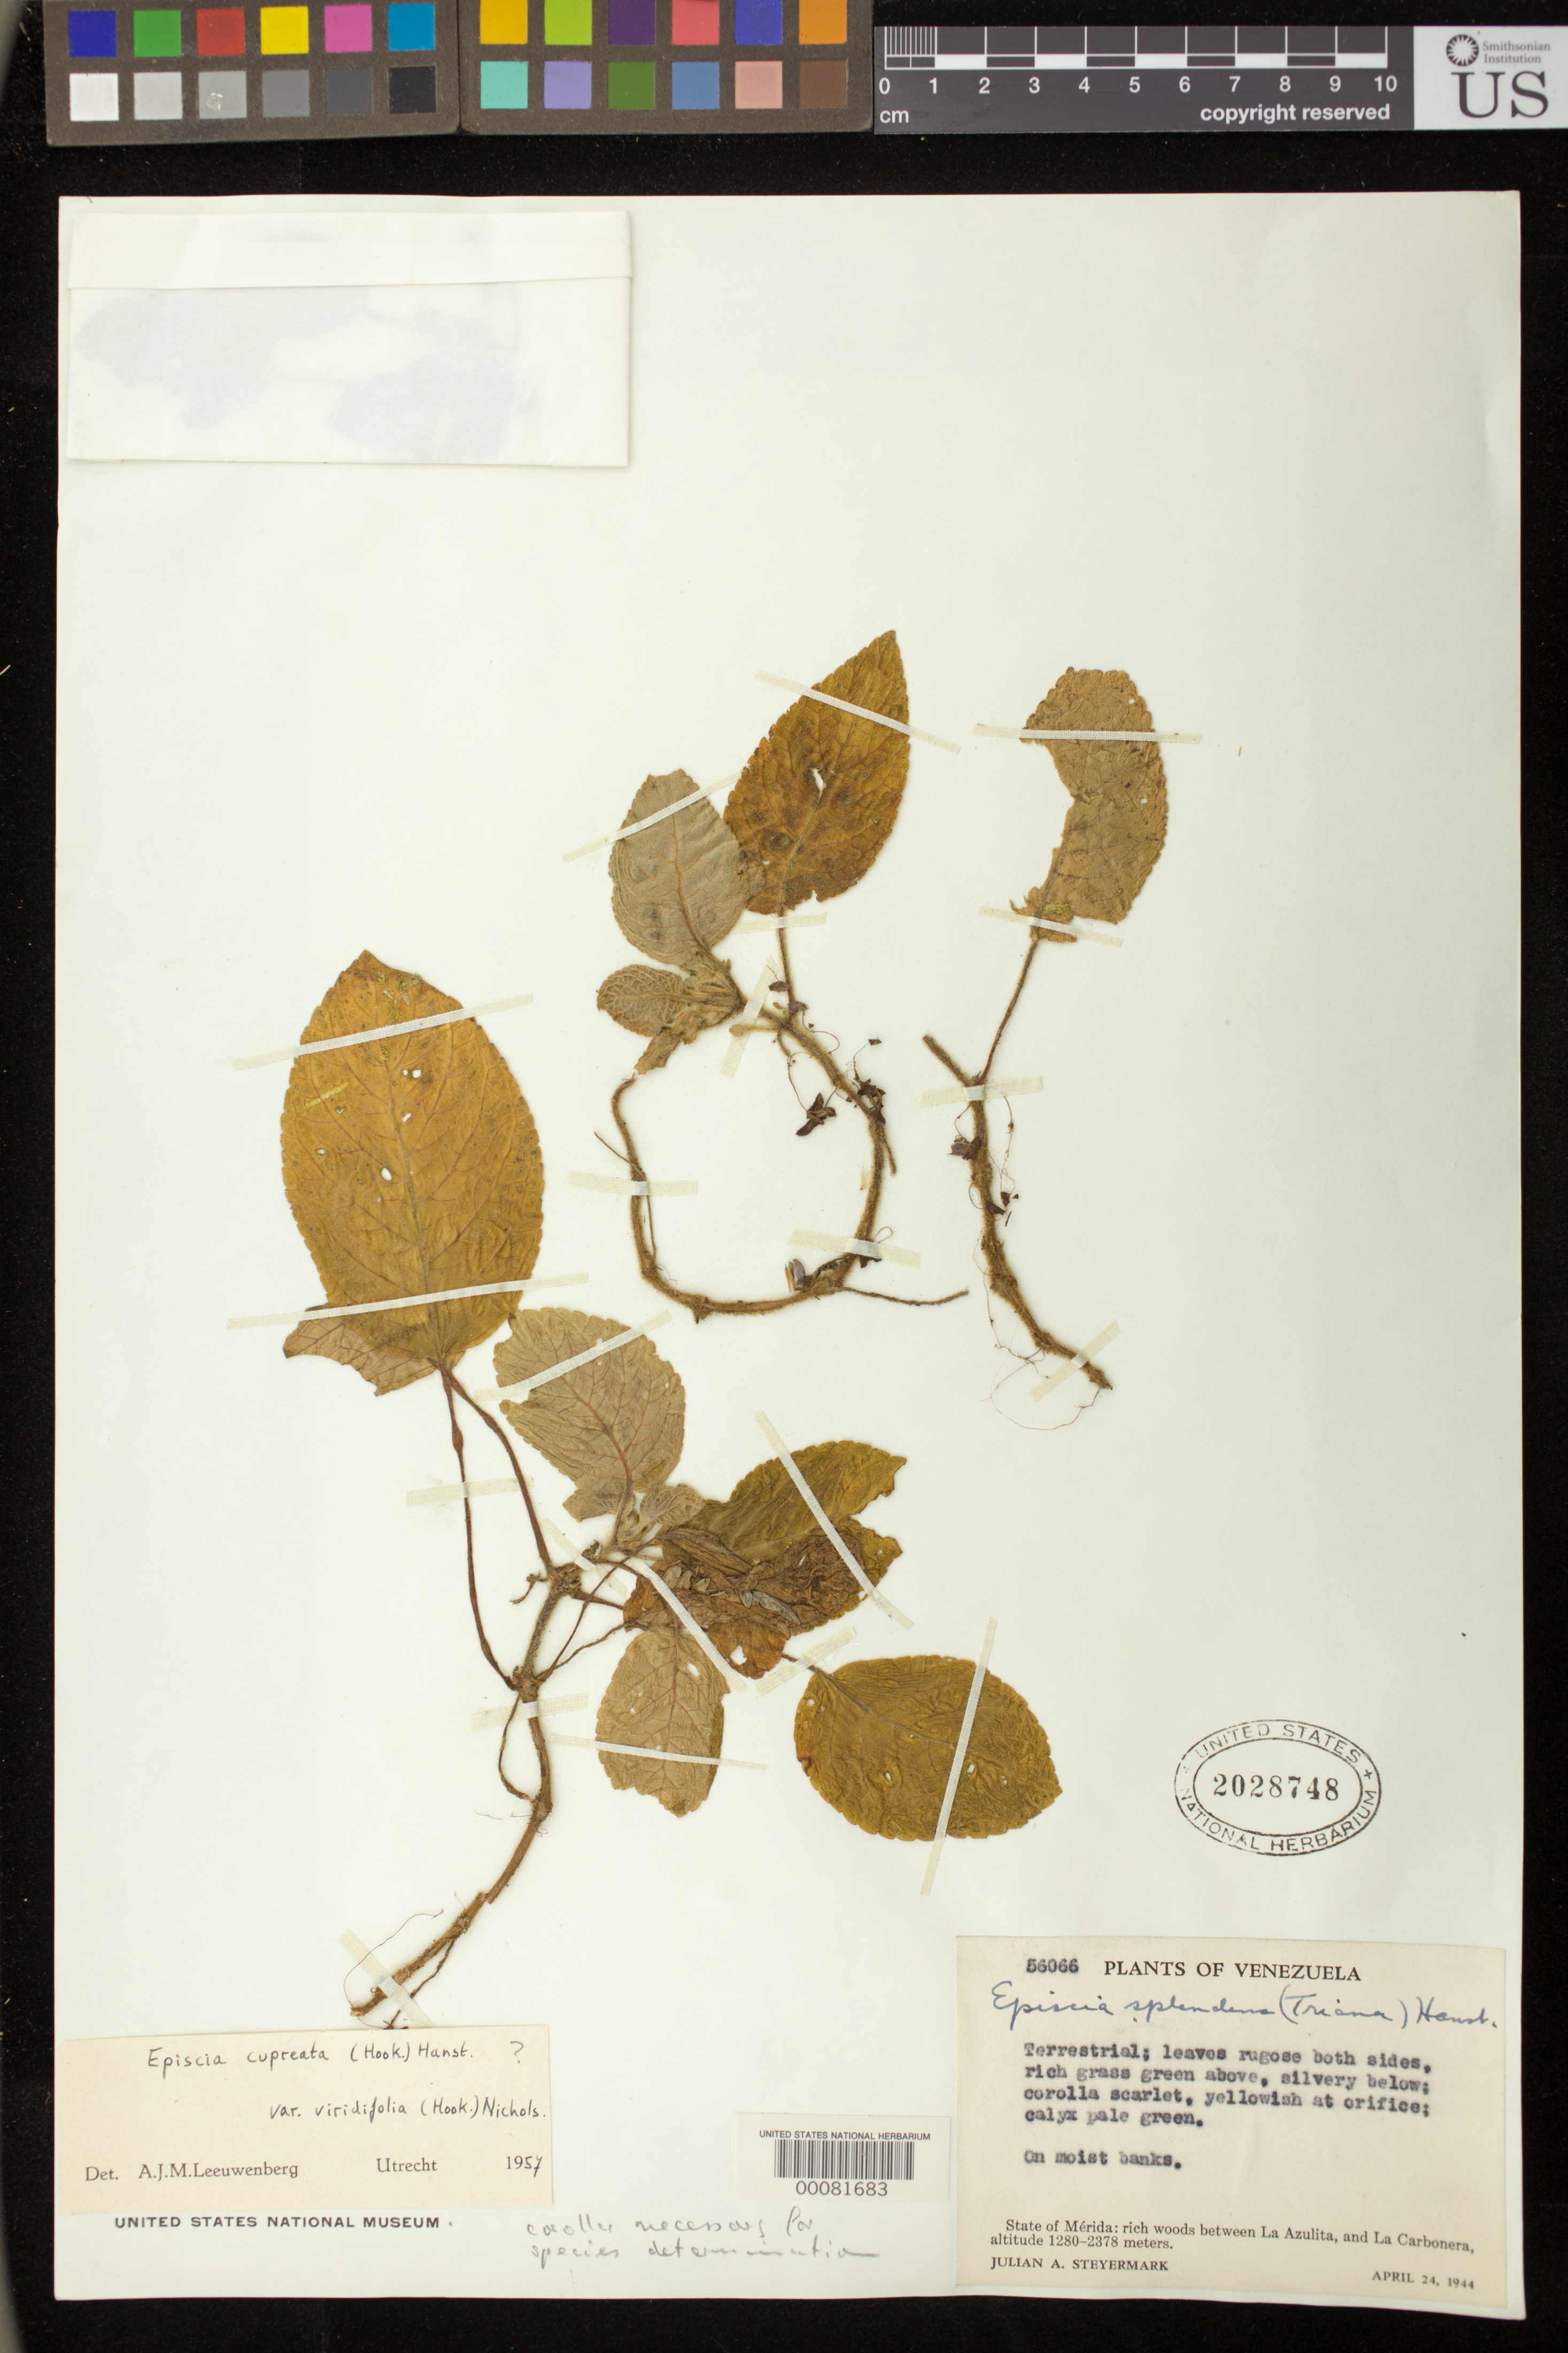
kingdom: Plantae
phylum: Tracheophyta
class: Magnoliopsida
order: Lamiales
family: Gesneriaceae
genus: Episcia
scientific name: Episcia cupreata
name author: (Hook.) Hanst.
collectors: J. Steyermark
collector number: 56066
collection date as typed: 24 Apr 1944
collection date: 1944-04-24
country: Venezuela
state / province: Mérida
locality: between La Azulita, and La Carbonera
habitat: Rich woods; on moist banks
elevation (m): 1280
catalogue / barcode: US 2028748